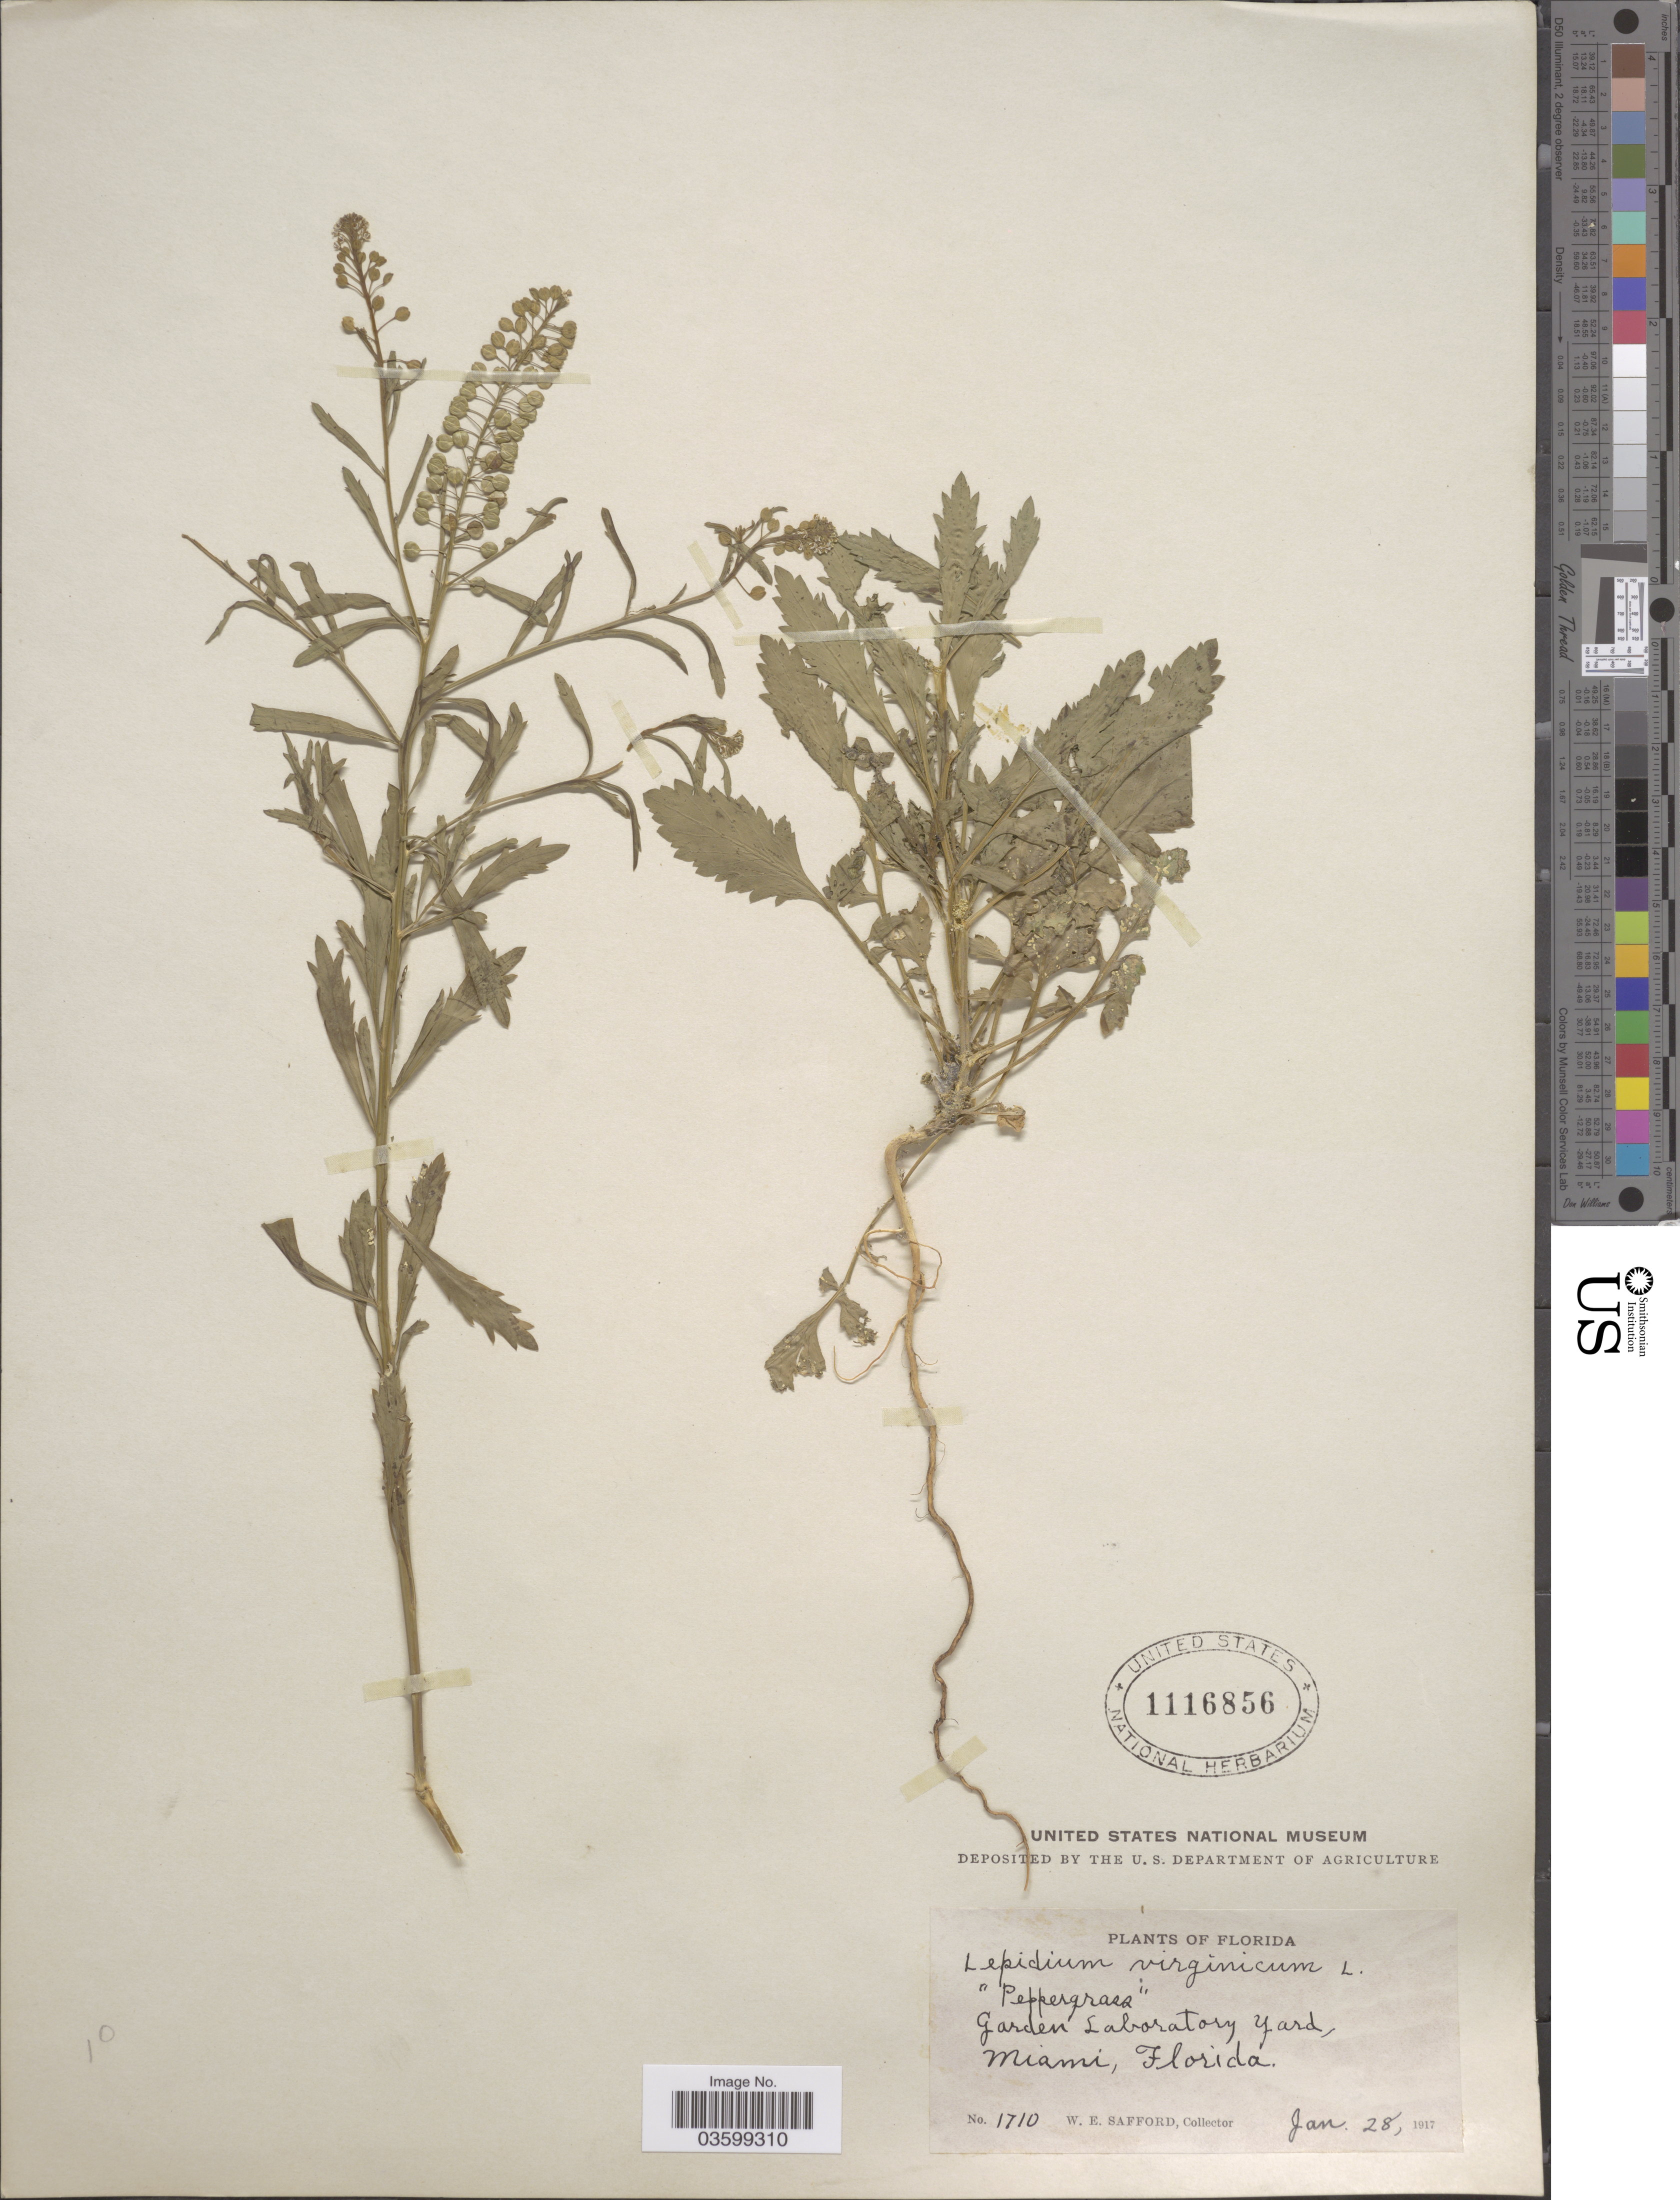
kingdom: Plantae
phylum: Tracheophyta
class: Magnoliopsida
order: Brassicales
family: Brassicaceae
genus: Lepidium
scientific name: Lepidium virginicum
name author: L.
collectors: W. E. Safford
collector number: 1710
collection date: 1917-01-28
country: United States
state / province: Florida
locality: Garden Laboratory Yard, Miami.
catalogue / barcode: US 1116856